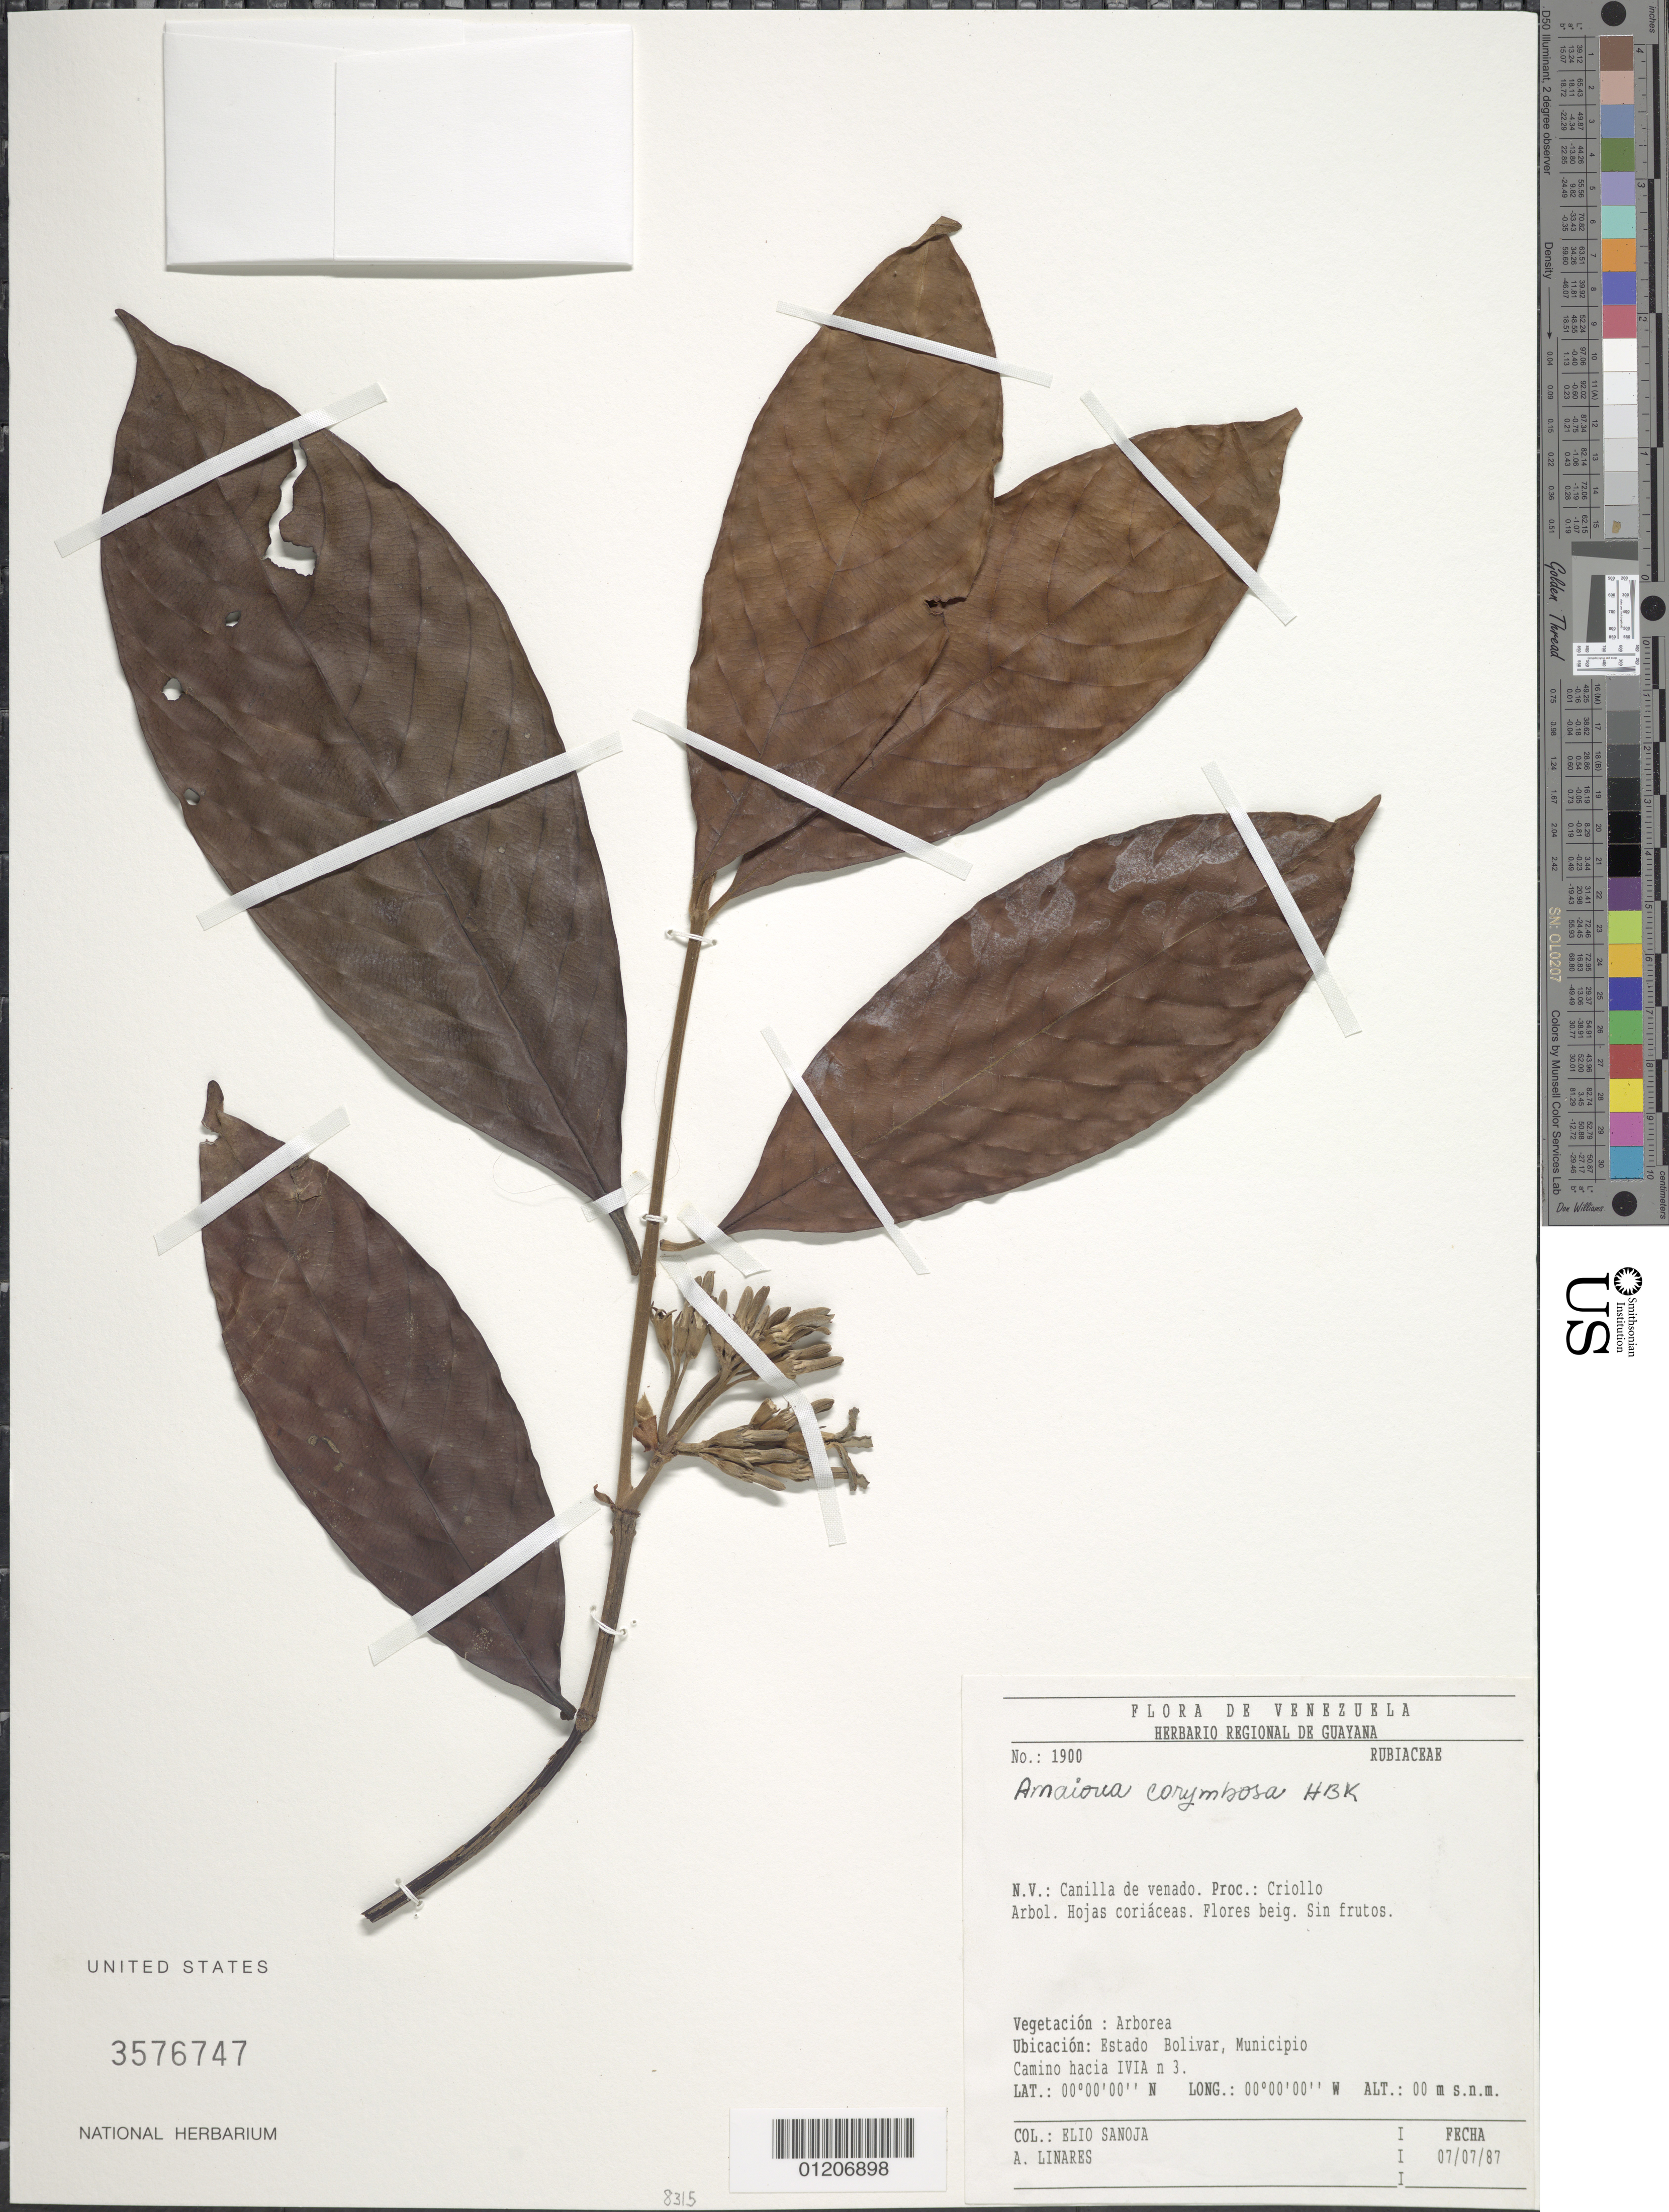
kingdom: Plantae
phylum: Tracheophyta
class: Magnoliopsida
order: Gentianales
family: Rubiaceae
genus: Amaioua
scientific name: Amaioua corymbosa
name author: Kunth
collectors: E. Sanoja & A. Linares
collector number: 1900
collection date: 1987-07-07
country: Venezuela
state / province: Bolívar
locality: Camino hacia IVIA n. 3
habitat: Arborea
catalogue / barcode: US 3576747